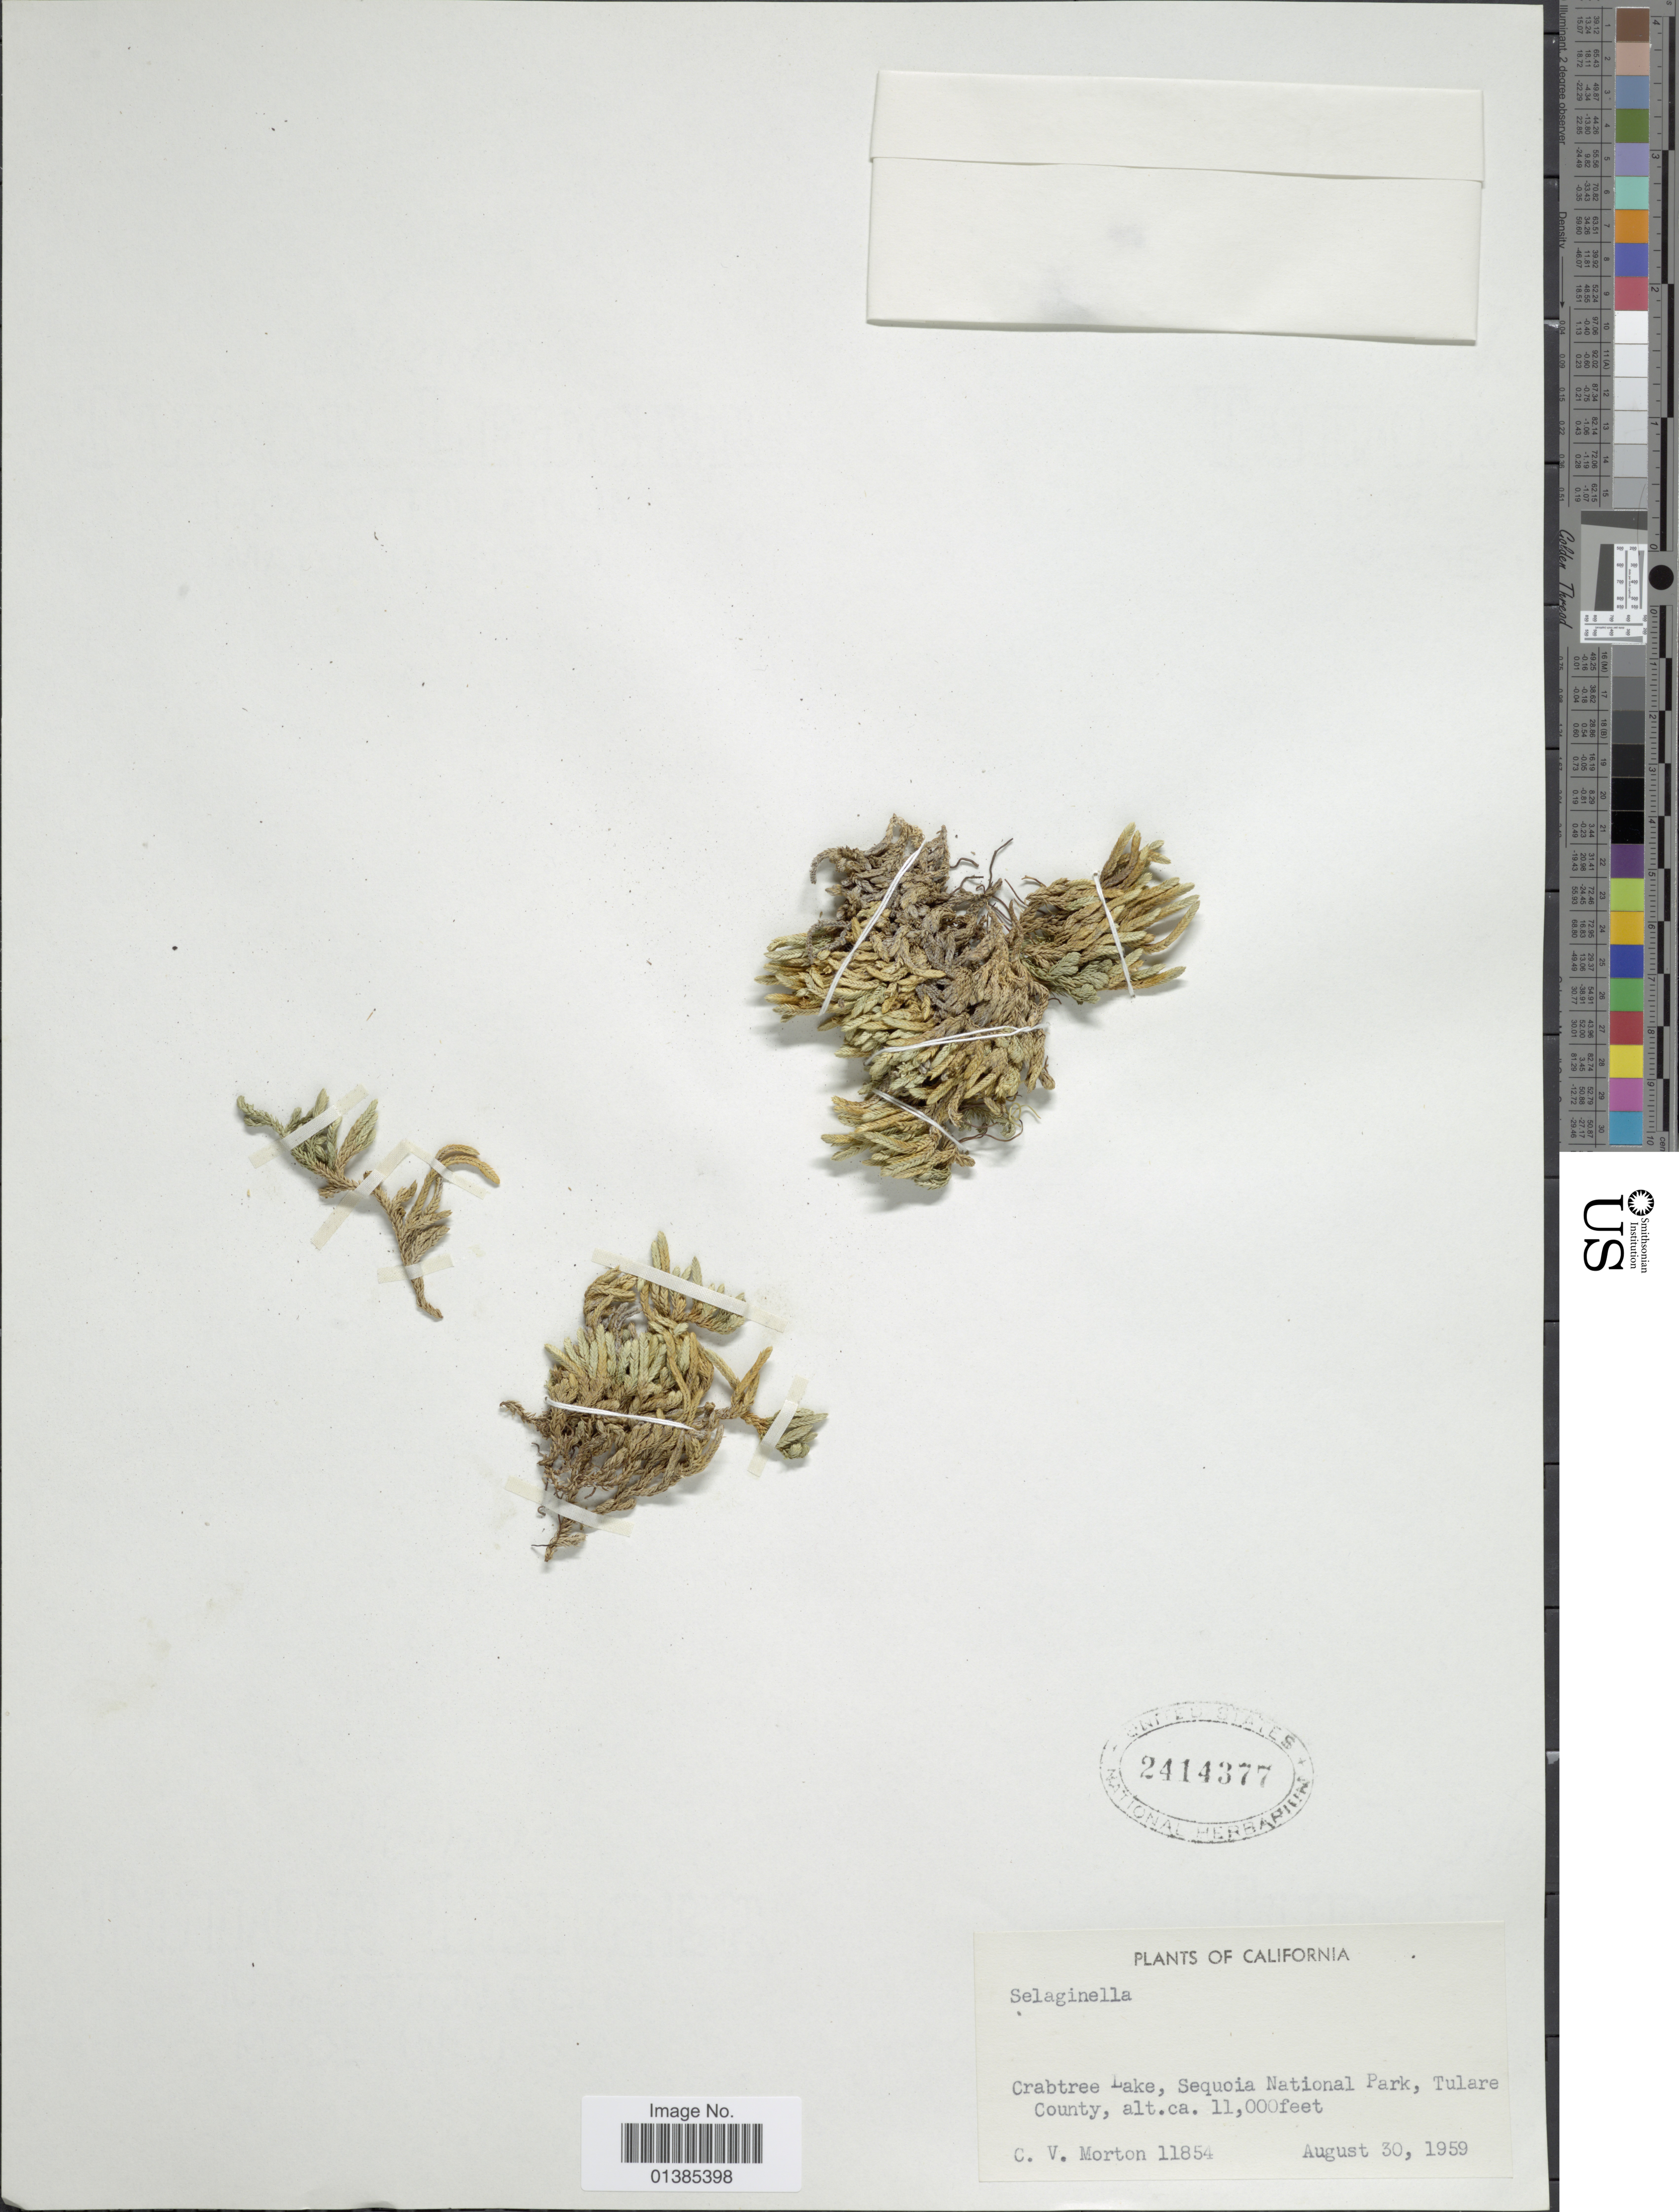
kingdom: Plantae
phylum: Tracheophyta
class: Lycopodiopsida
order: Selaginellales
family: Selaginellaceae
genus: Selaginella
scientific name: Selaginella sp.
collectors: C. V. Morton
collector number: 11854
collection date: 1959-08-30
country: United States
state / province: California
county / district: Tulare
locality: Crabtree Lake, Sequoia National Park, Tulare County.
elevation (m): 3353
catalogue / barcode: US 2414377